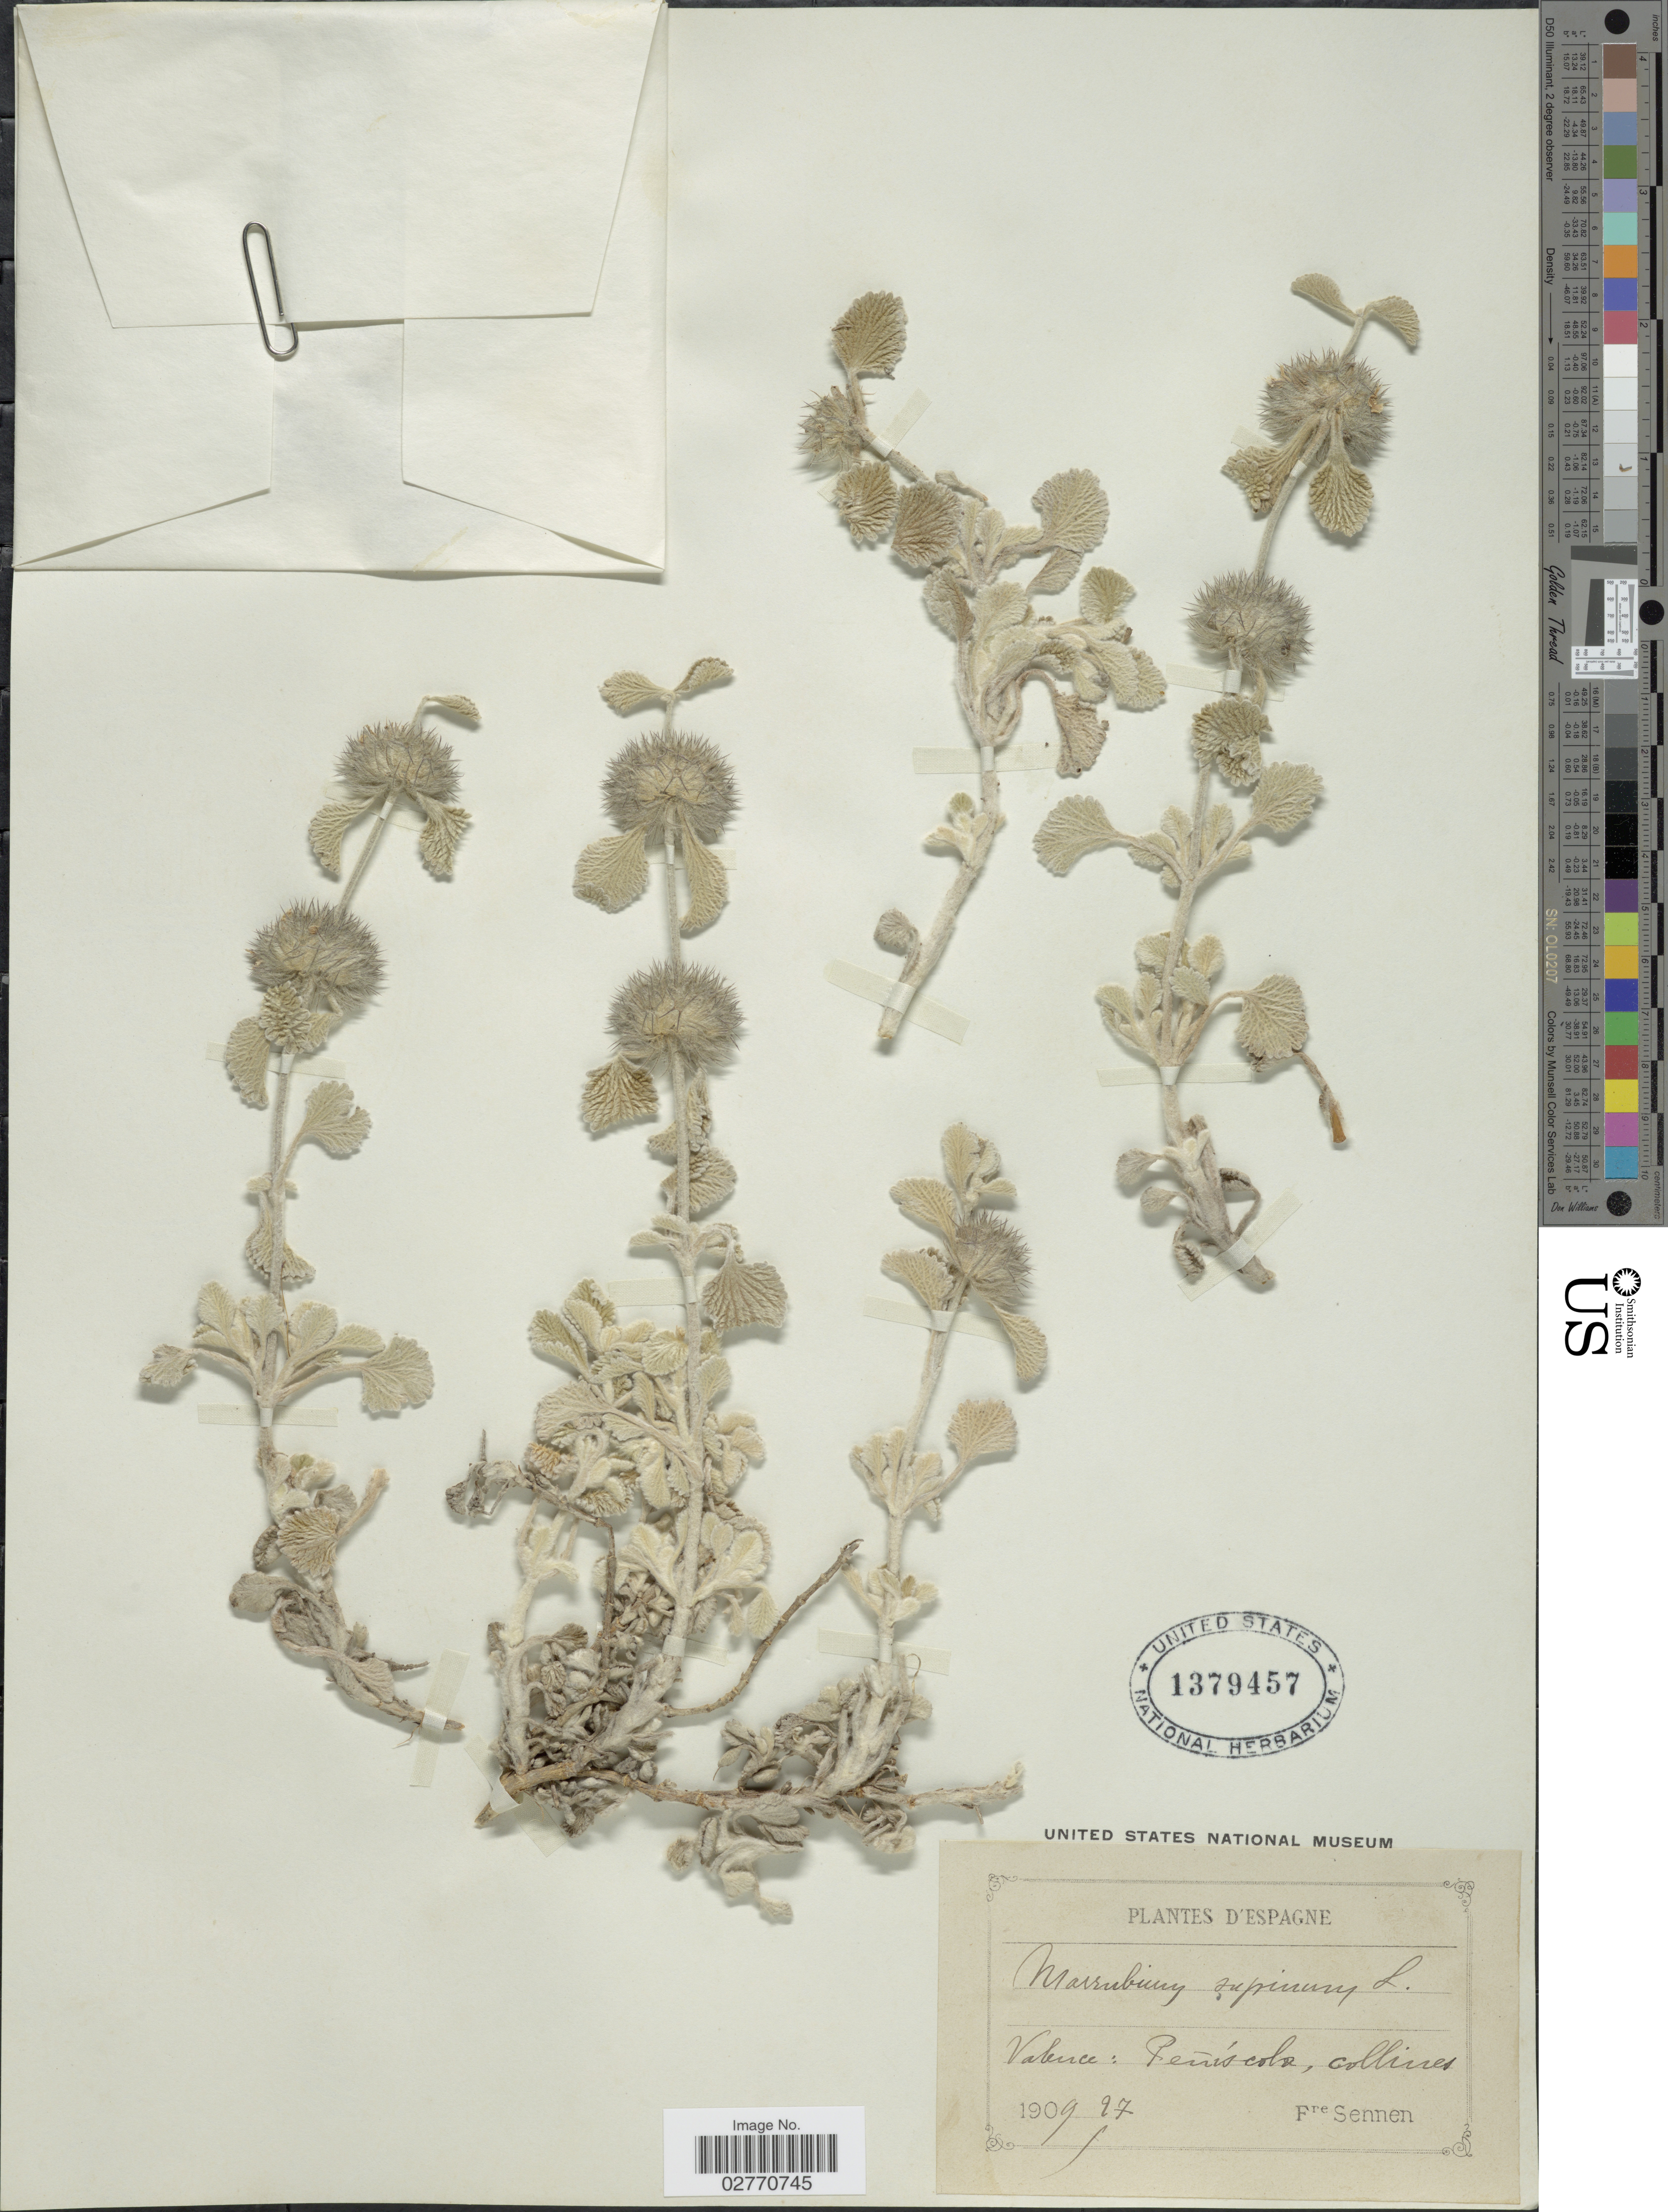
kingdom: Plantae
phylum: Tracheophyta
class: Magnoliopsida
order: Lamiales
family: Lamiaceae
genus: Marrubium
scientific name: Marrubium supinum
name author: L.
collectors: E. Sennen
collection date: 1909-05-27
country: Spain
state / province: Valenciana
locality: Valence: Péniscola.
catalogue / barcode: US 1379457